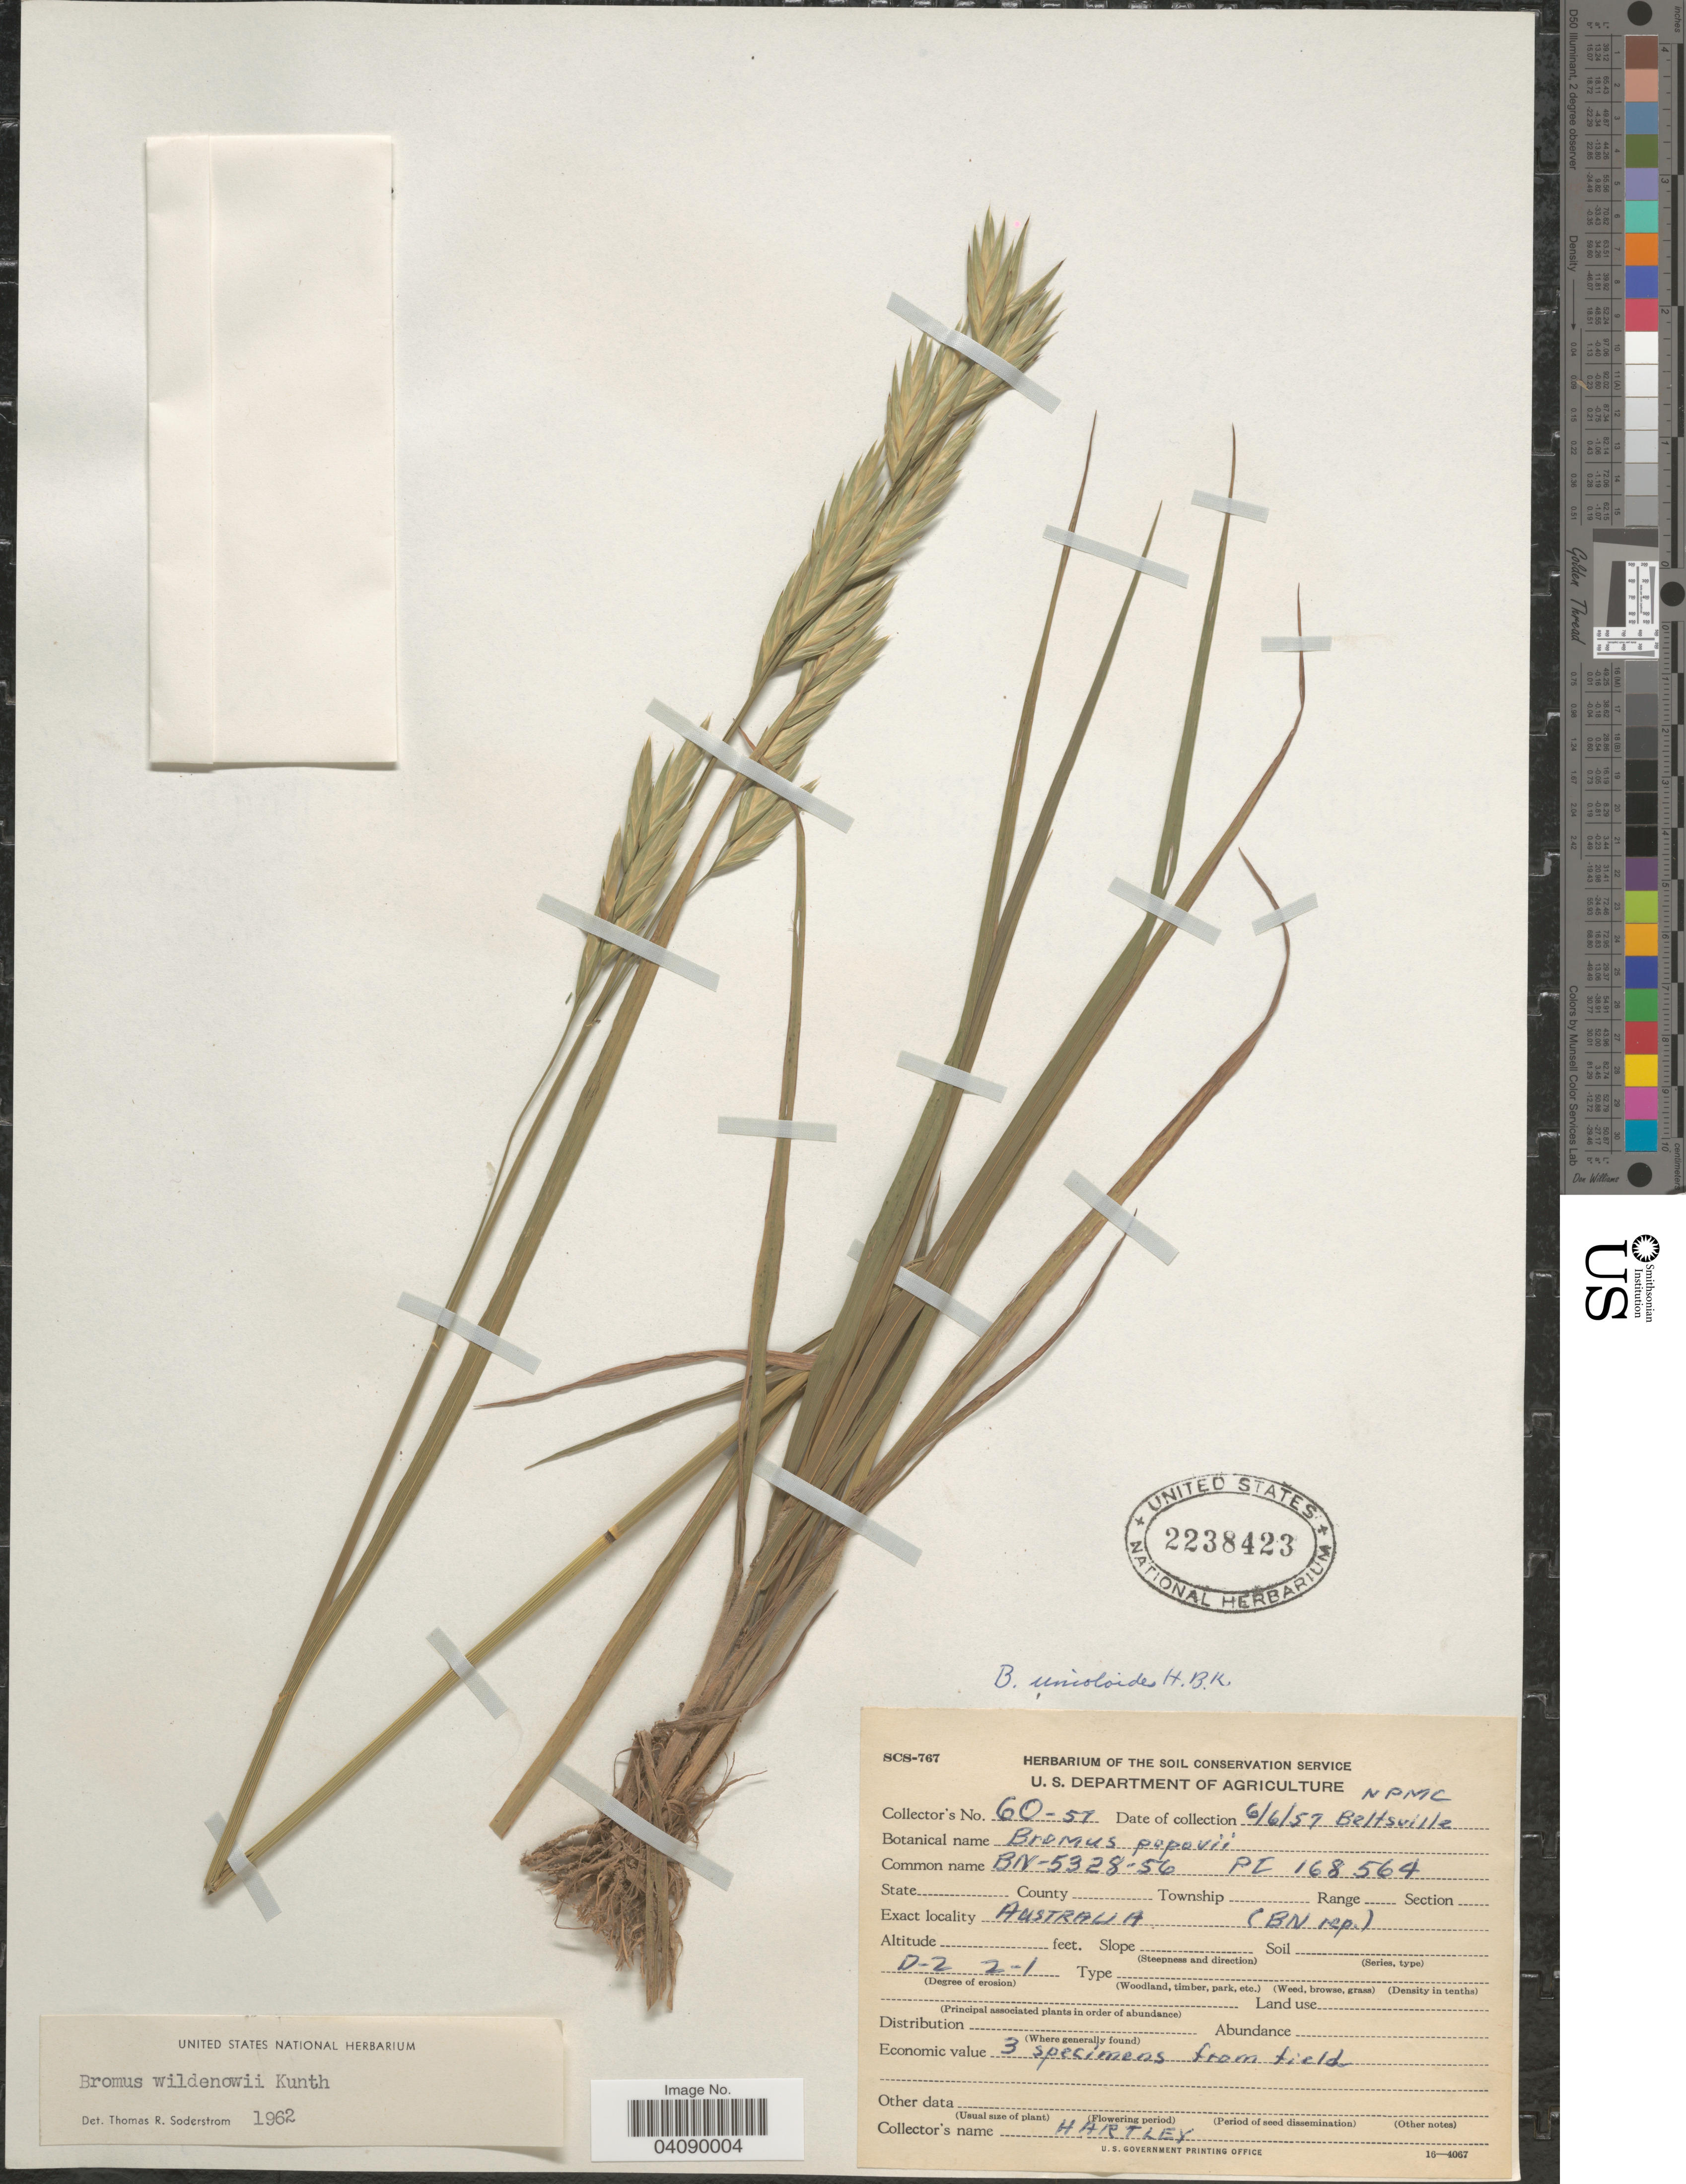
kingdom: Plantae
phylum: Tracheophyta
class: Liliopsida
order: Poales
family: Poaceae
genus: Bromus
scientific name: Bromus sp.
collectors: -- Hartley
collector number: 50-57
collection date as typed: Transcribed d/m/y: 6/6/57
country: United States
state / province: Maryland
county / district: Prince George's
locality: NPMC Beltsville.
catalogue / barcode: US 2238423